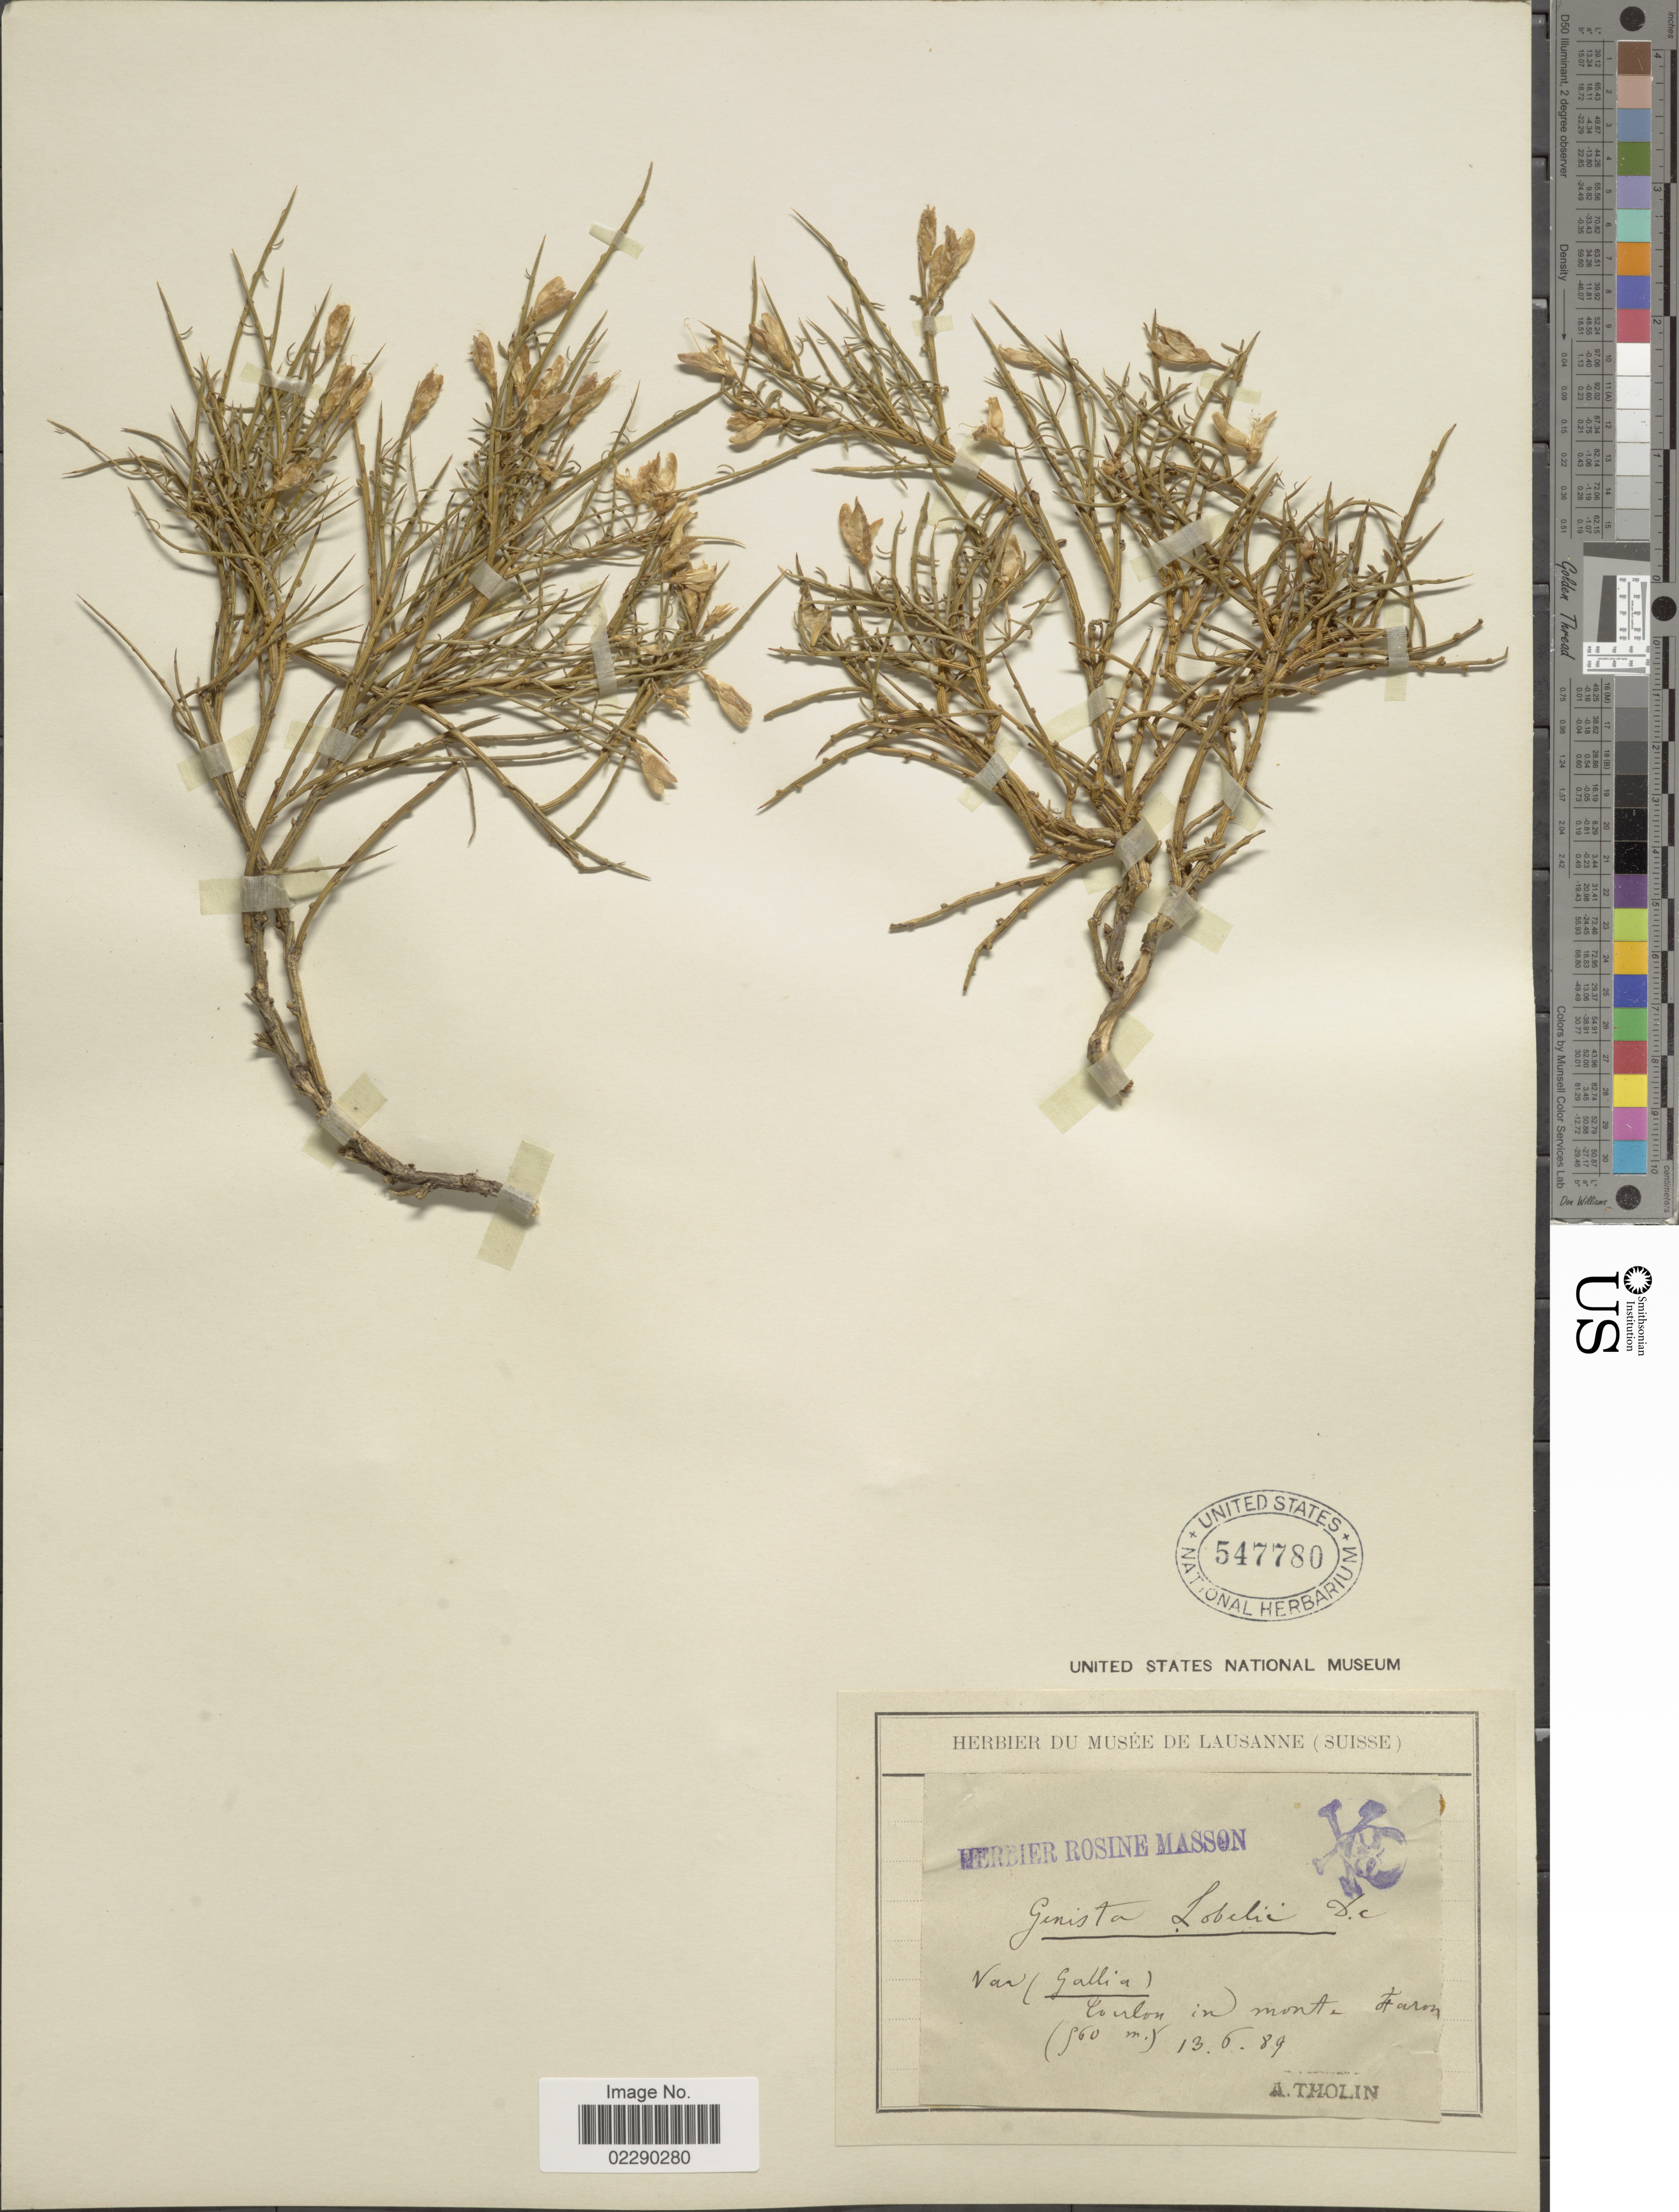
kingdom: Plantae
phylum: Tracheophyta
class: Magnoliopsida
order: Fabales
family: Fabaceae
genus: Genista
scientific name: Genista lobelii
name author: DC.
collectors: A. Tholin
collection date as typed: Transcribed d/m/y: 13/6/89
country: France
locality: Gallia, Eulon in monte Faron [interpreted]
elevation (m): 960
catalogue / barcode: US 547780